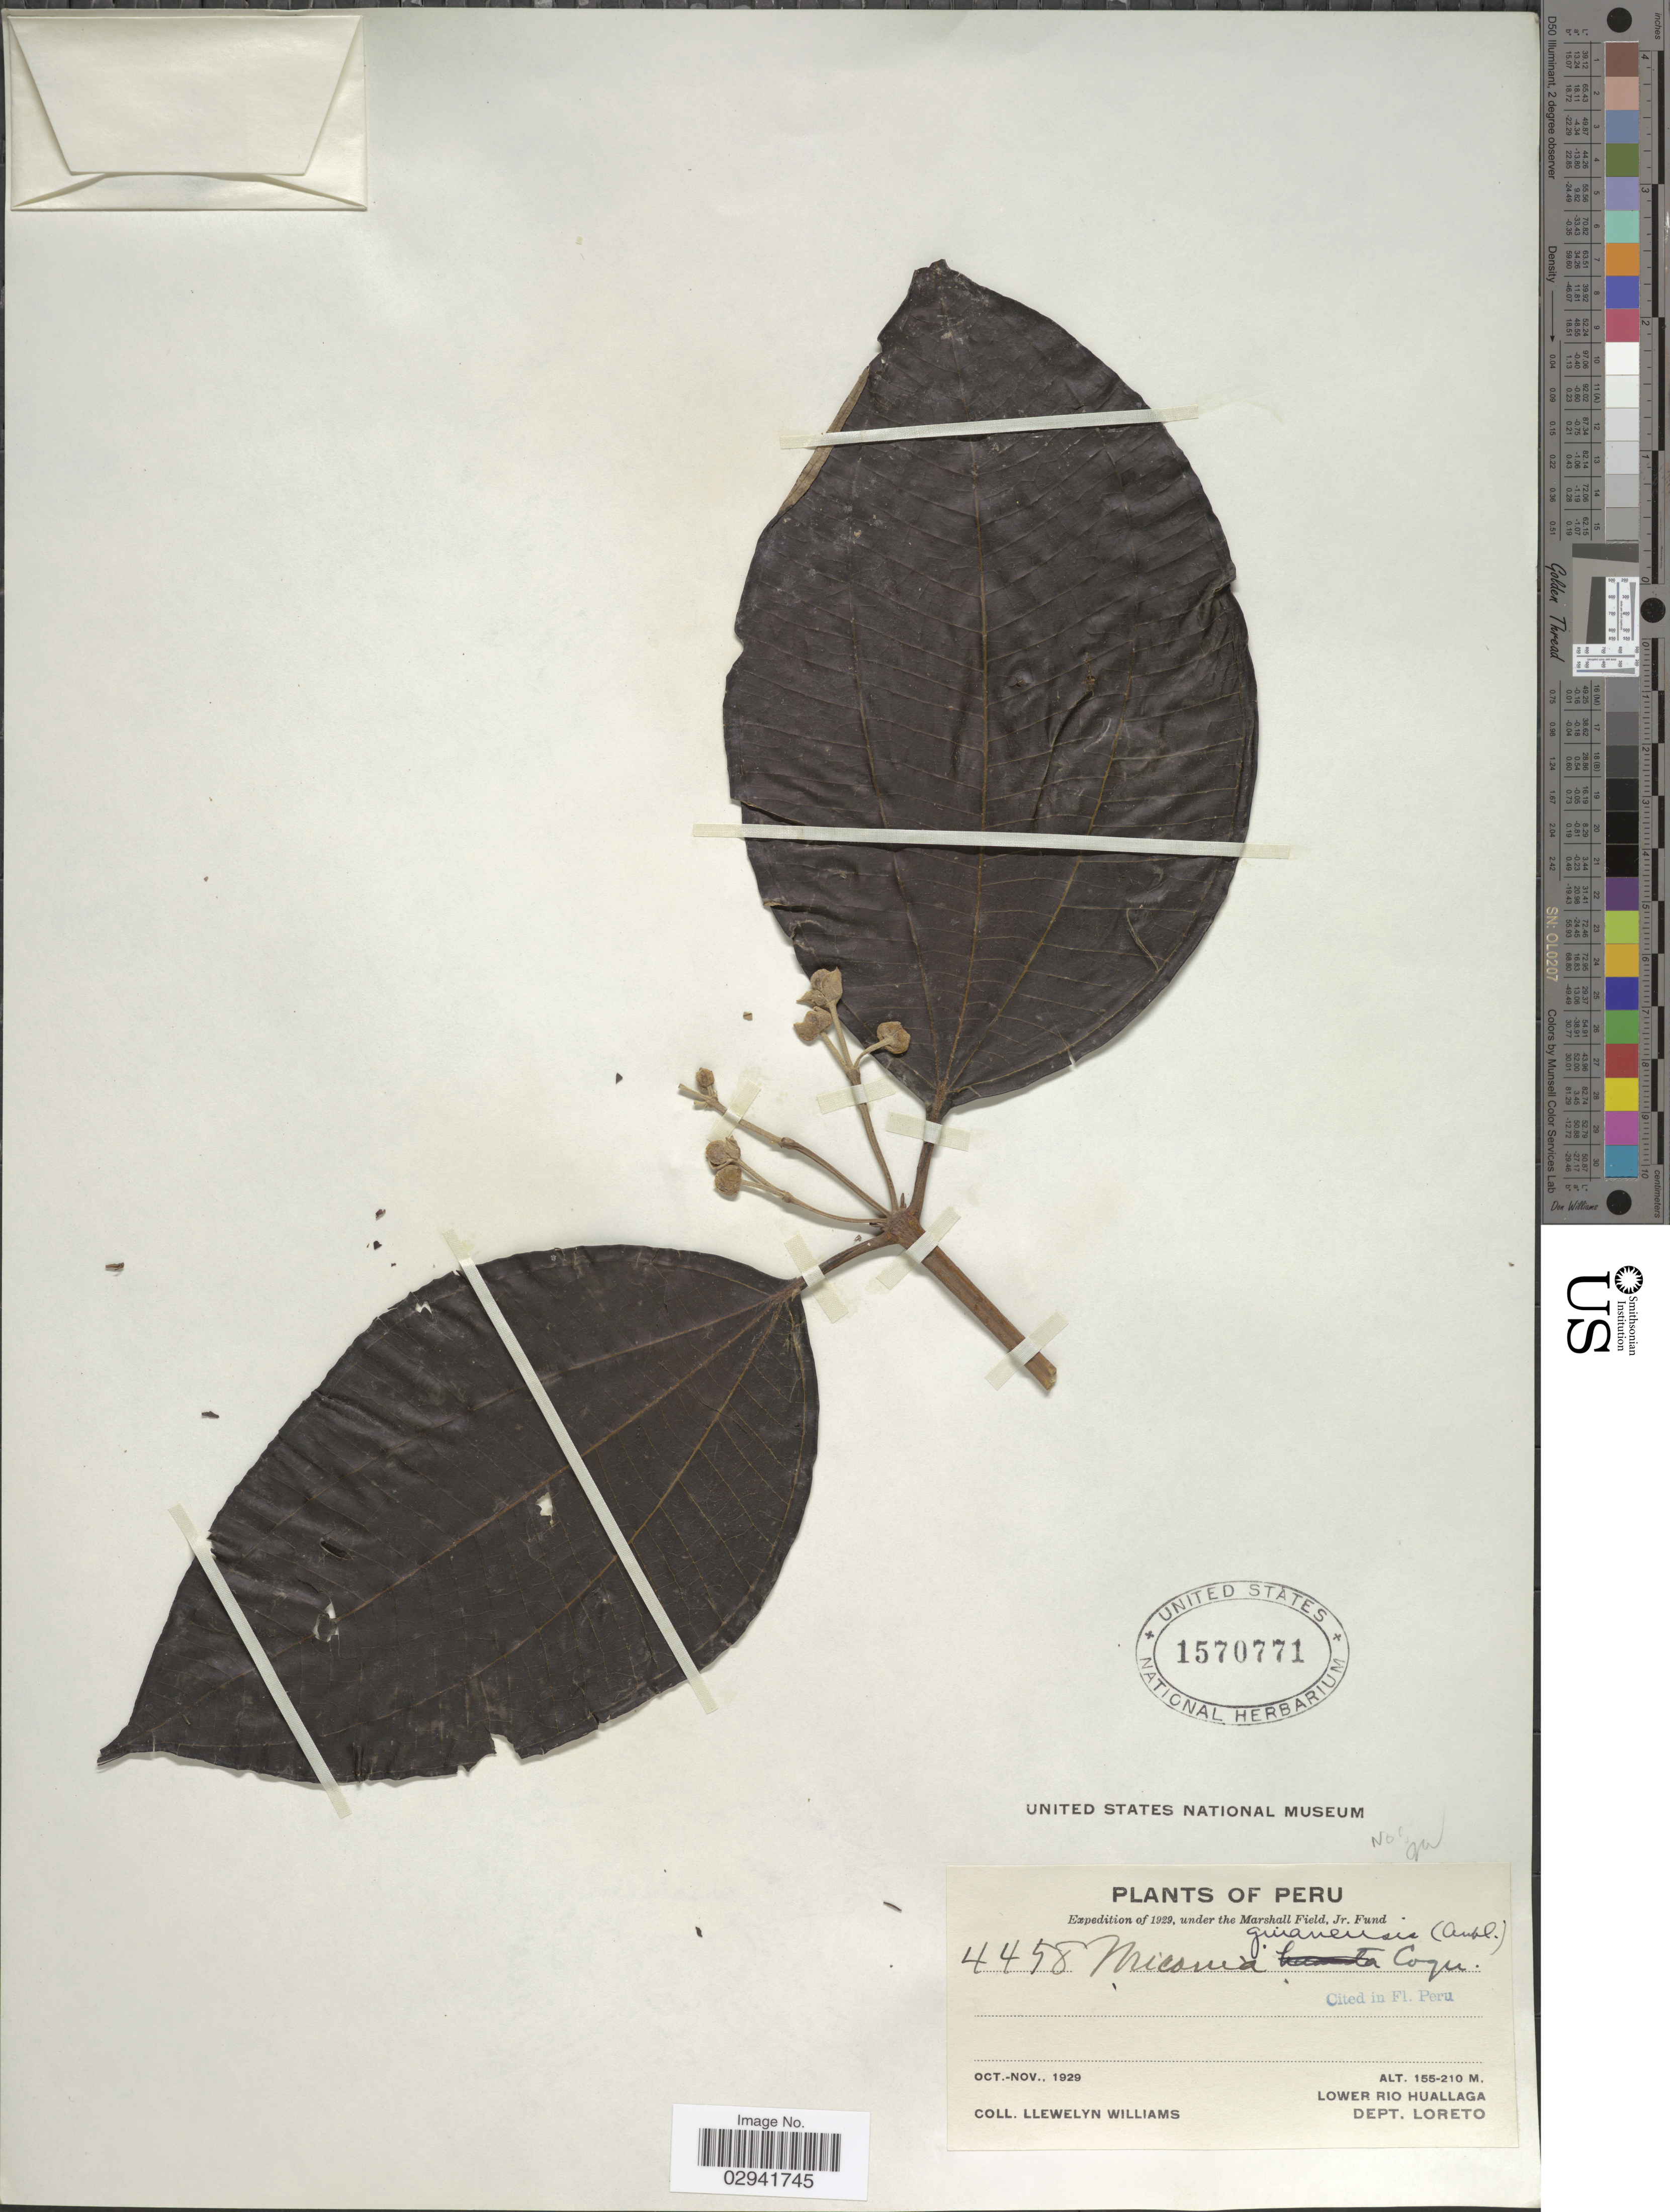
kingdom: Plantae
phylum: Tracheophyta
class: Magnoliopsida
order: Myrtales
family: Melastomataceae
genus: Miconia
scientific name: Miconia pachydonta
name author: Gleason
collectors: Ll. Williams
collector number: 4458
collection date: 1929-10/1929-11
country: Peru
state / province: Loreto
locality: Lower Rio Huallaga, Dept. Loreto.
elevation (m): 155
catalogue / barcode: US 1570771